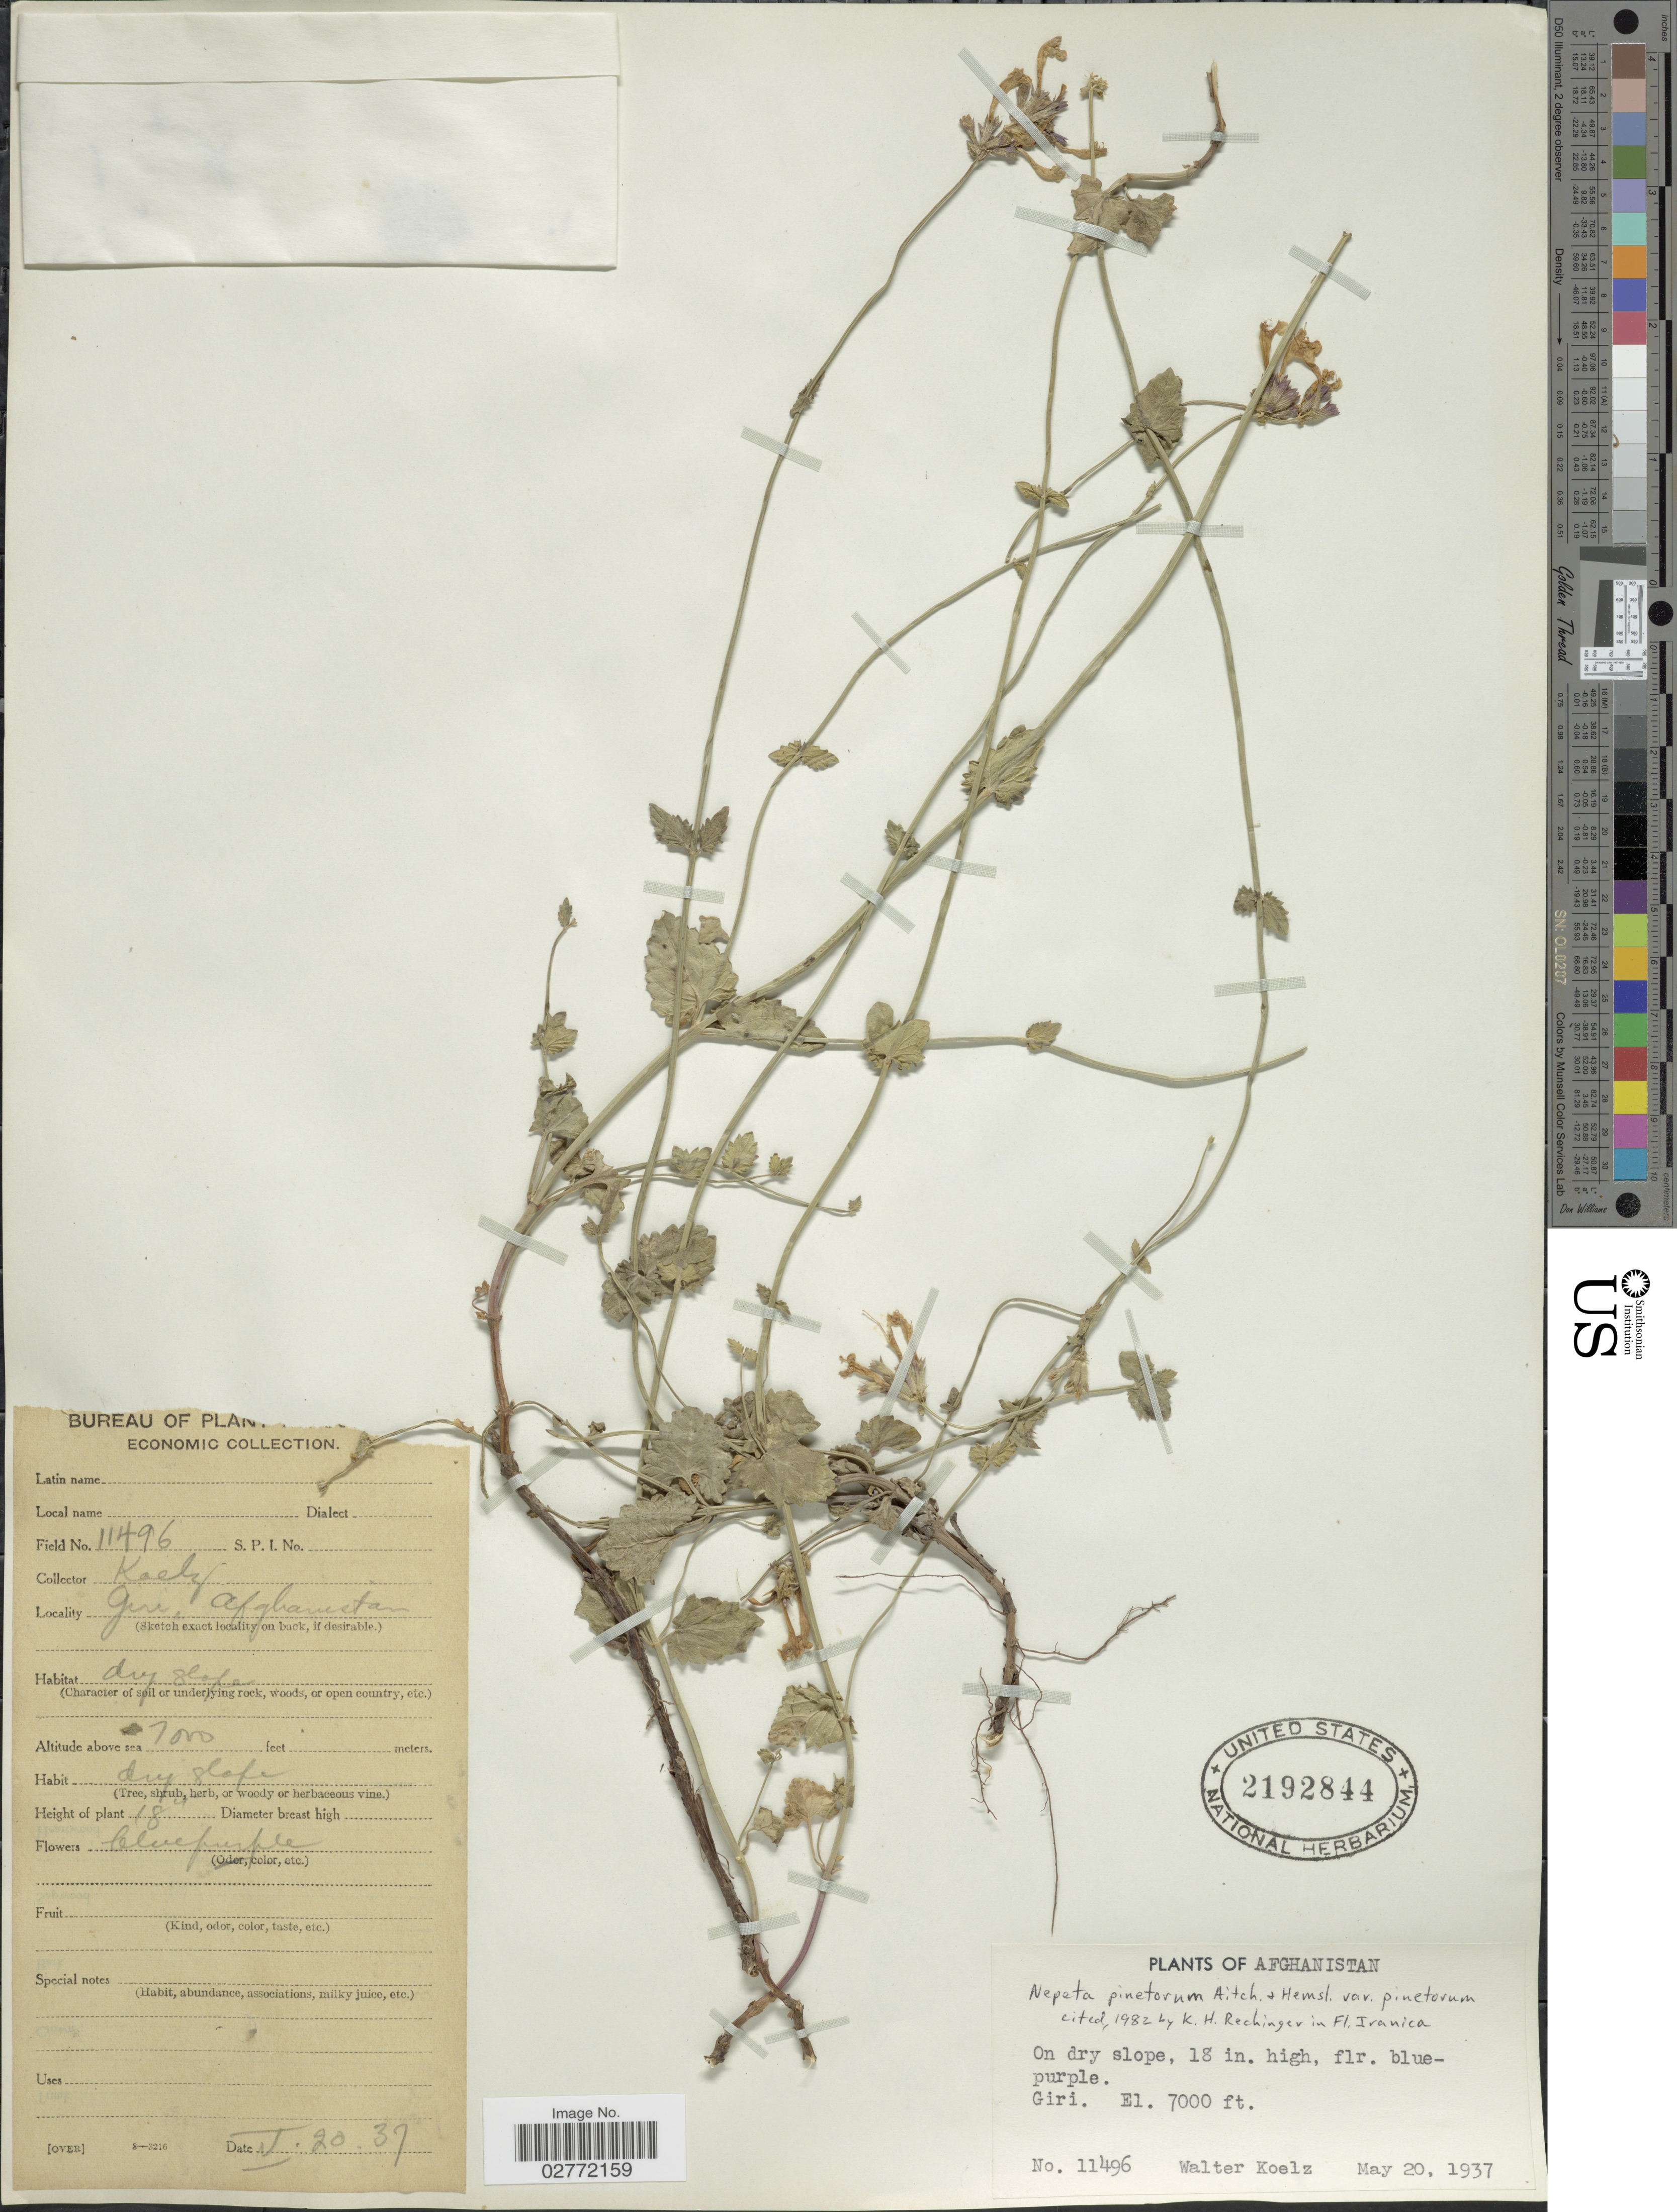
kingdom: Plantae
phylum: Tracheophyta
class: Magnoliopsida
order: Lamiales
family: Lamiaceae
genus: Nepeta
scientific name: Nepeta pinetorum var. pinetorum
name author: Aitch. & Hemsl.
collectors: W. N. Koelz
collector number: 11496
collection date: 1937-05-20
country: Afghanistan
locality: Giri.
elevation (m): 2134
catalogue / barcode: US 2192844